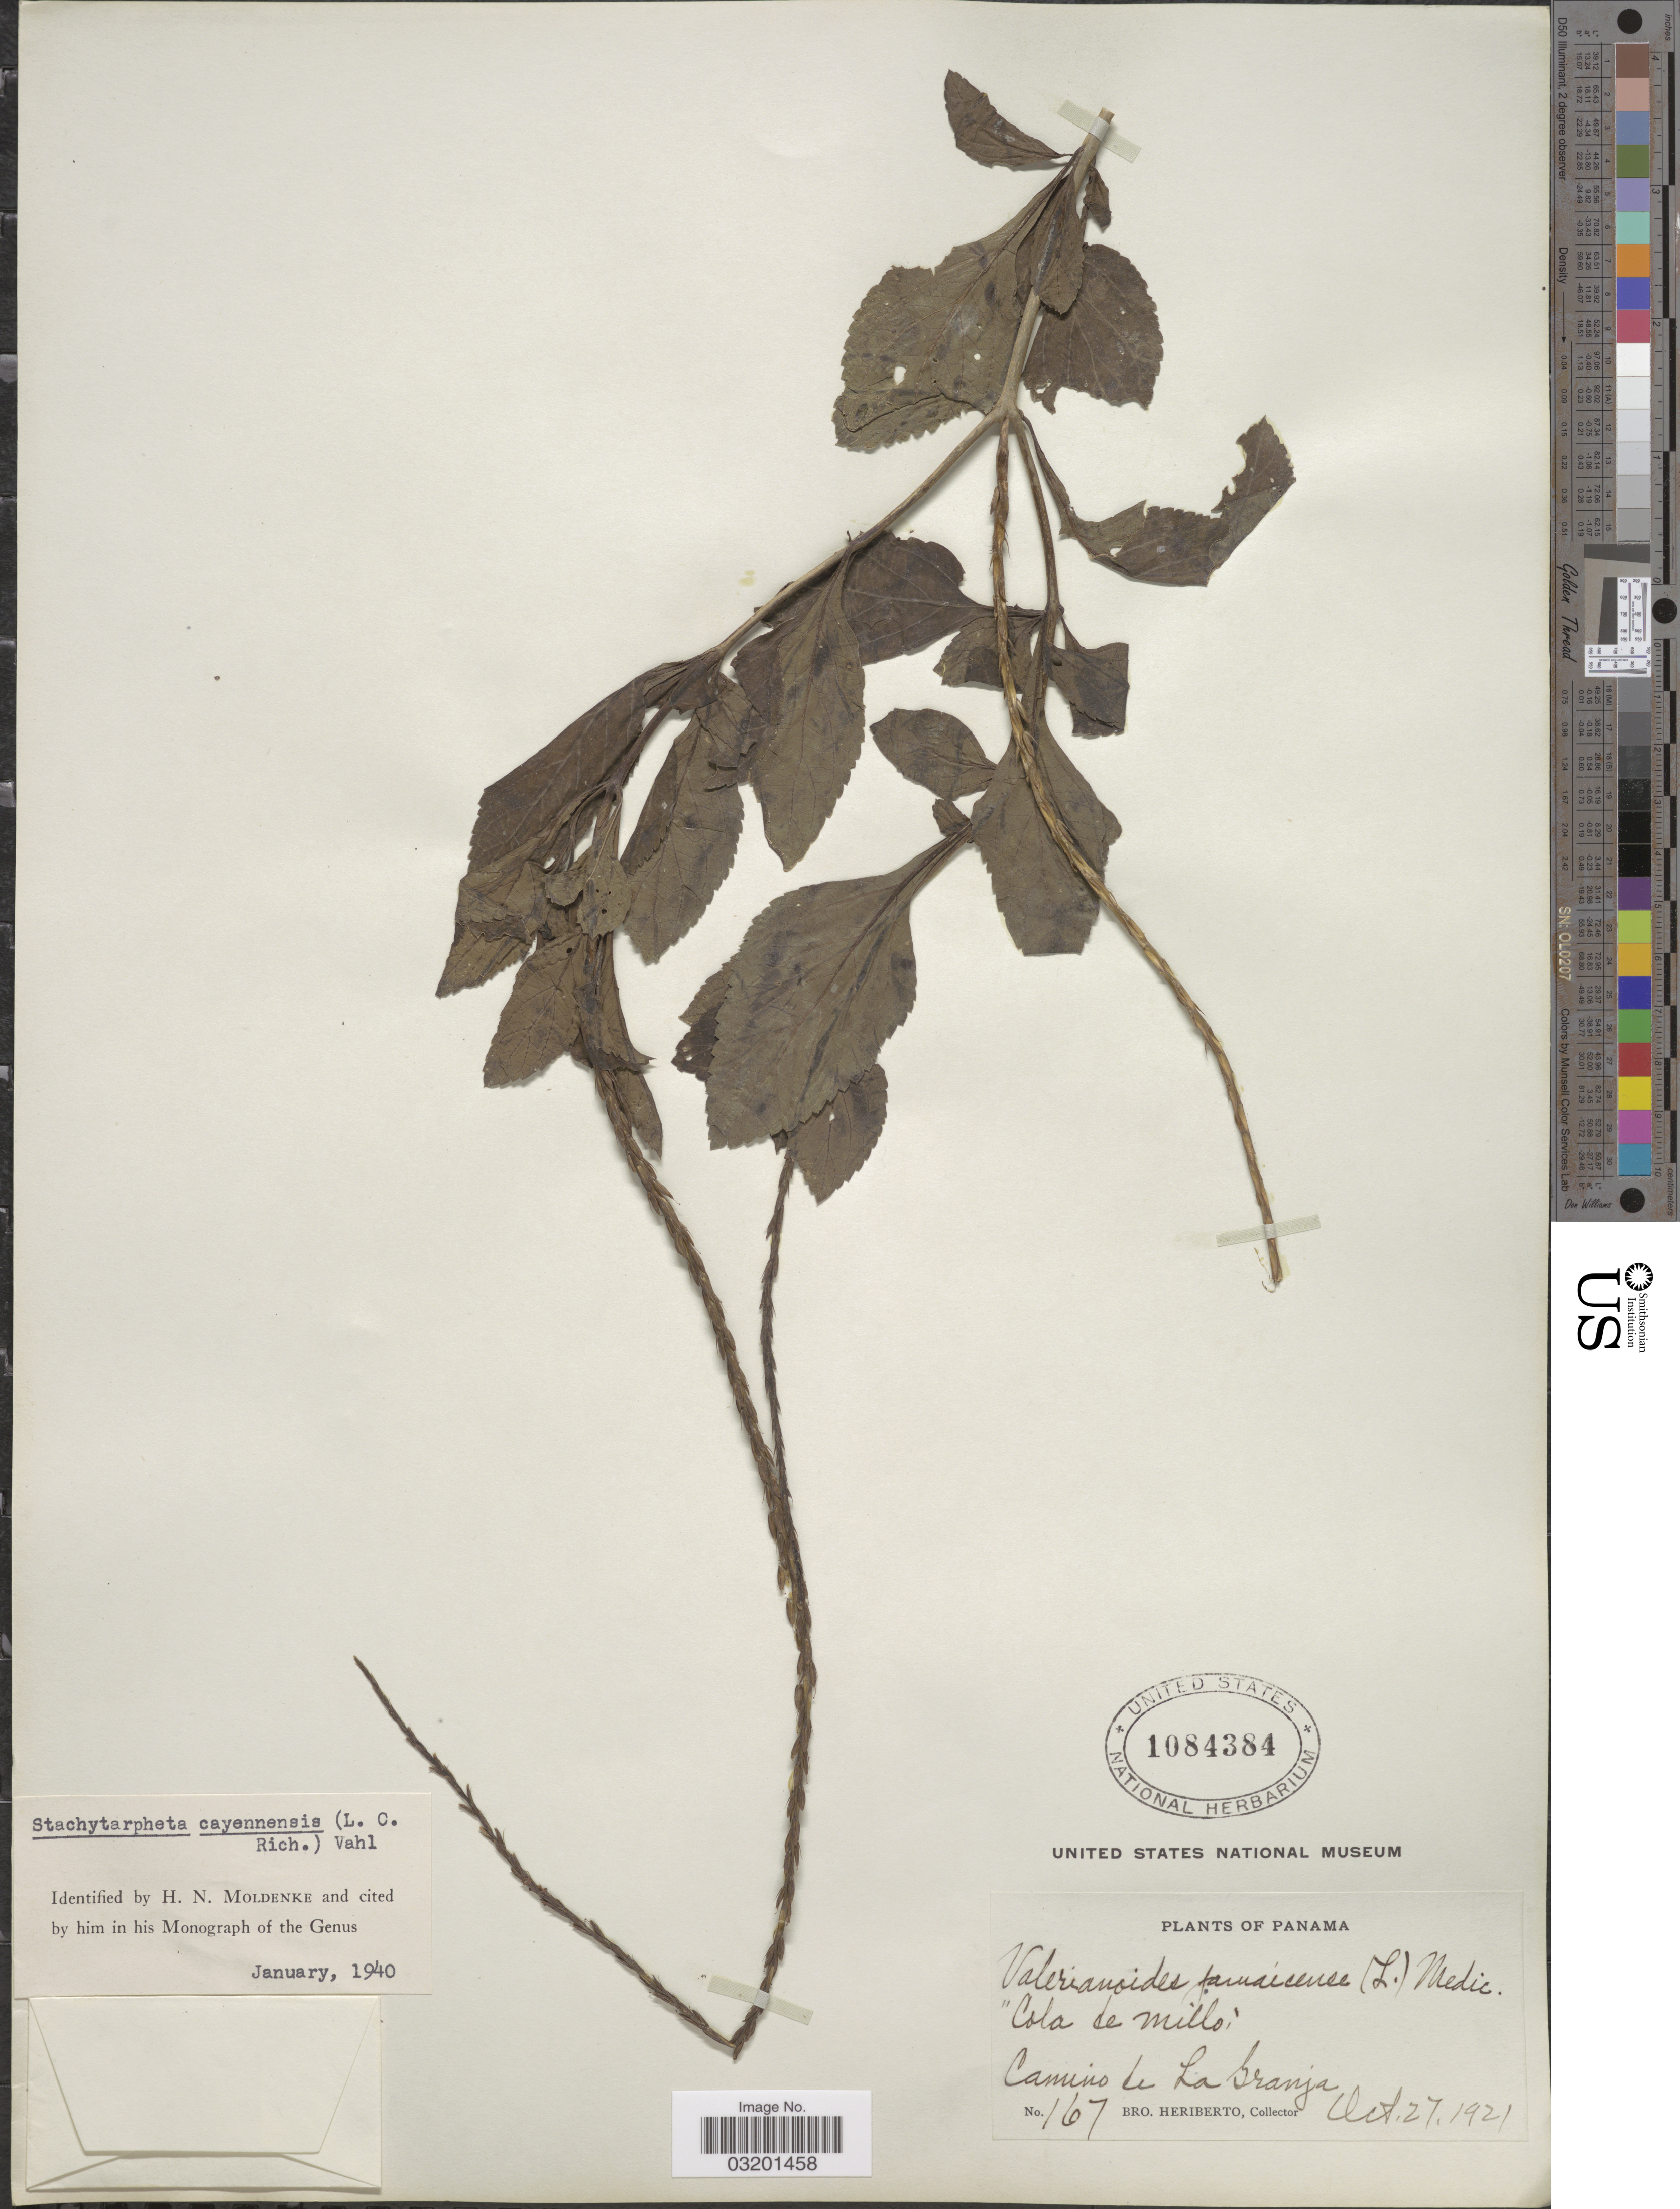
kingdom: Plantae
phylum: Tracheophyta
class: Magnoliopsida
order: Lamiales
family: Verbenaceae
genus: Stachytarpheta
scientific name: Stachytarpheta cayennensis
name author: (Rich.) Vahl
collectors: B. Heriberto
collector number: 167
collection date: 1921-10-27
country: Panama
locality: Camino de La Granja.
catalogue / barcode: US 1084384